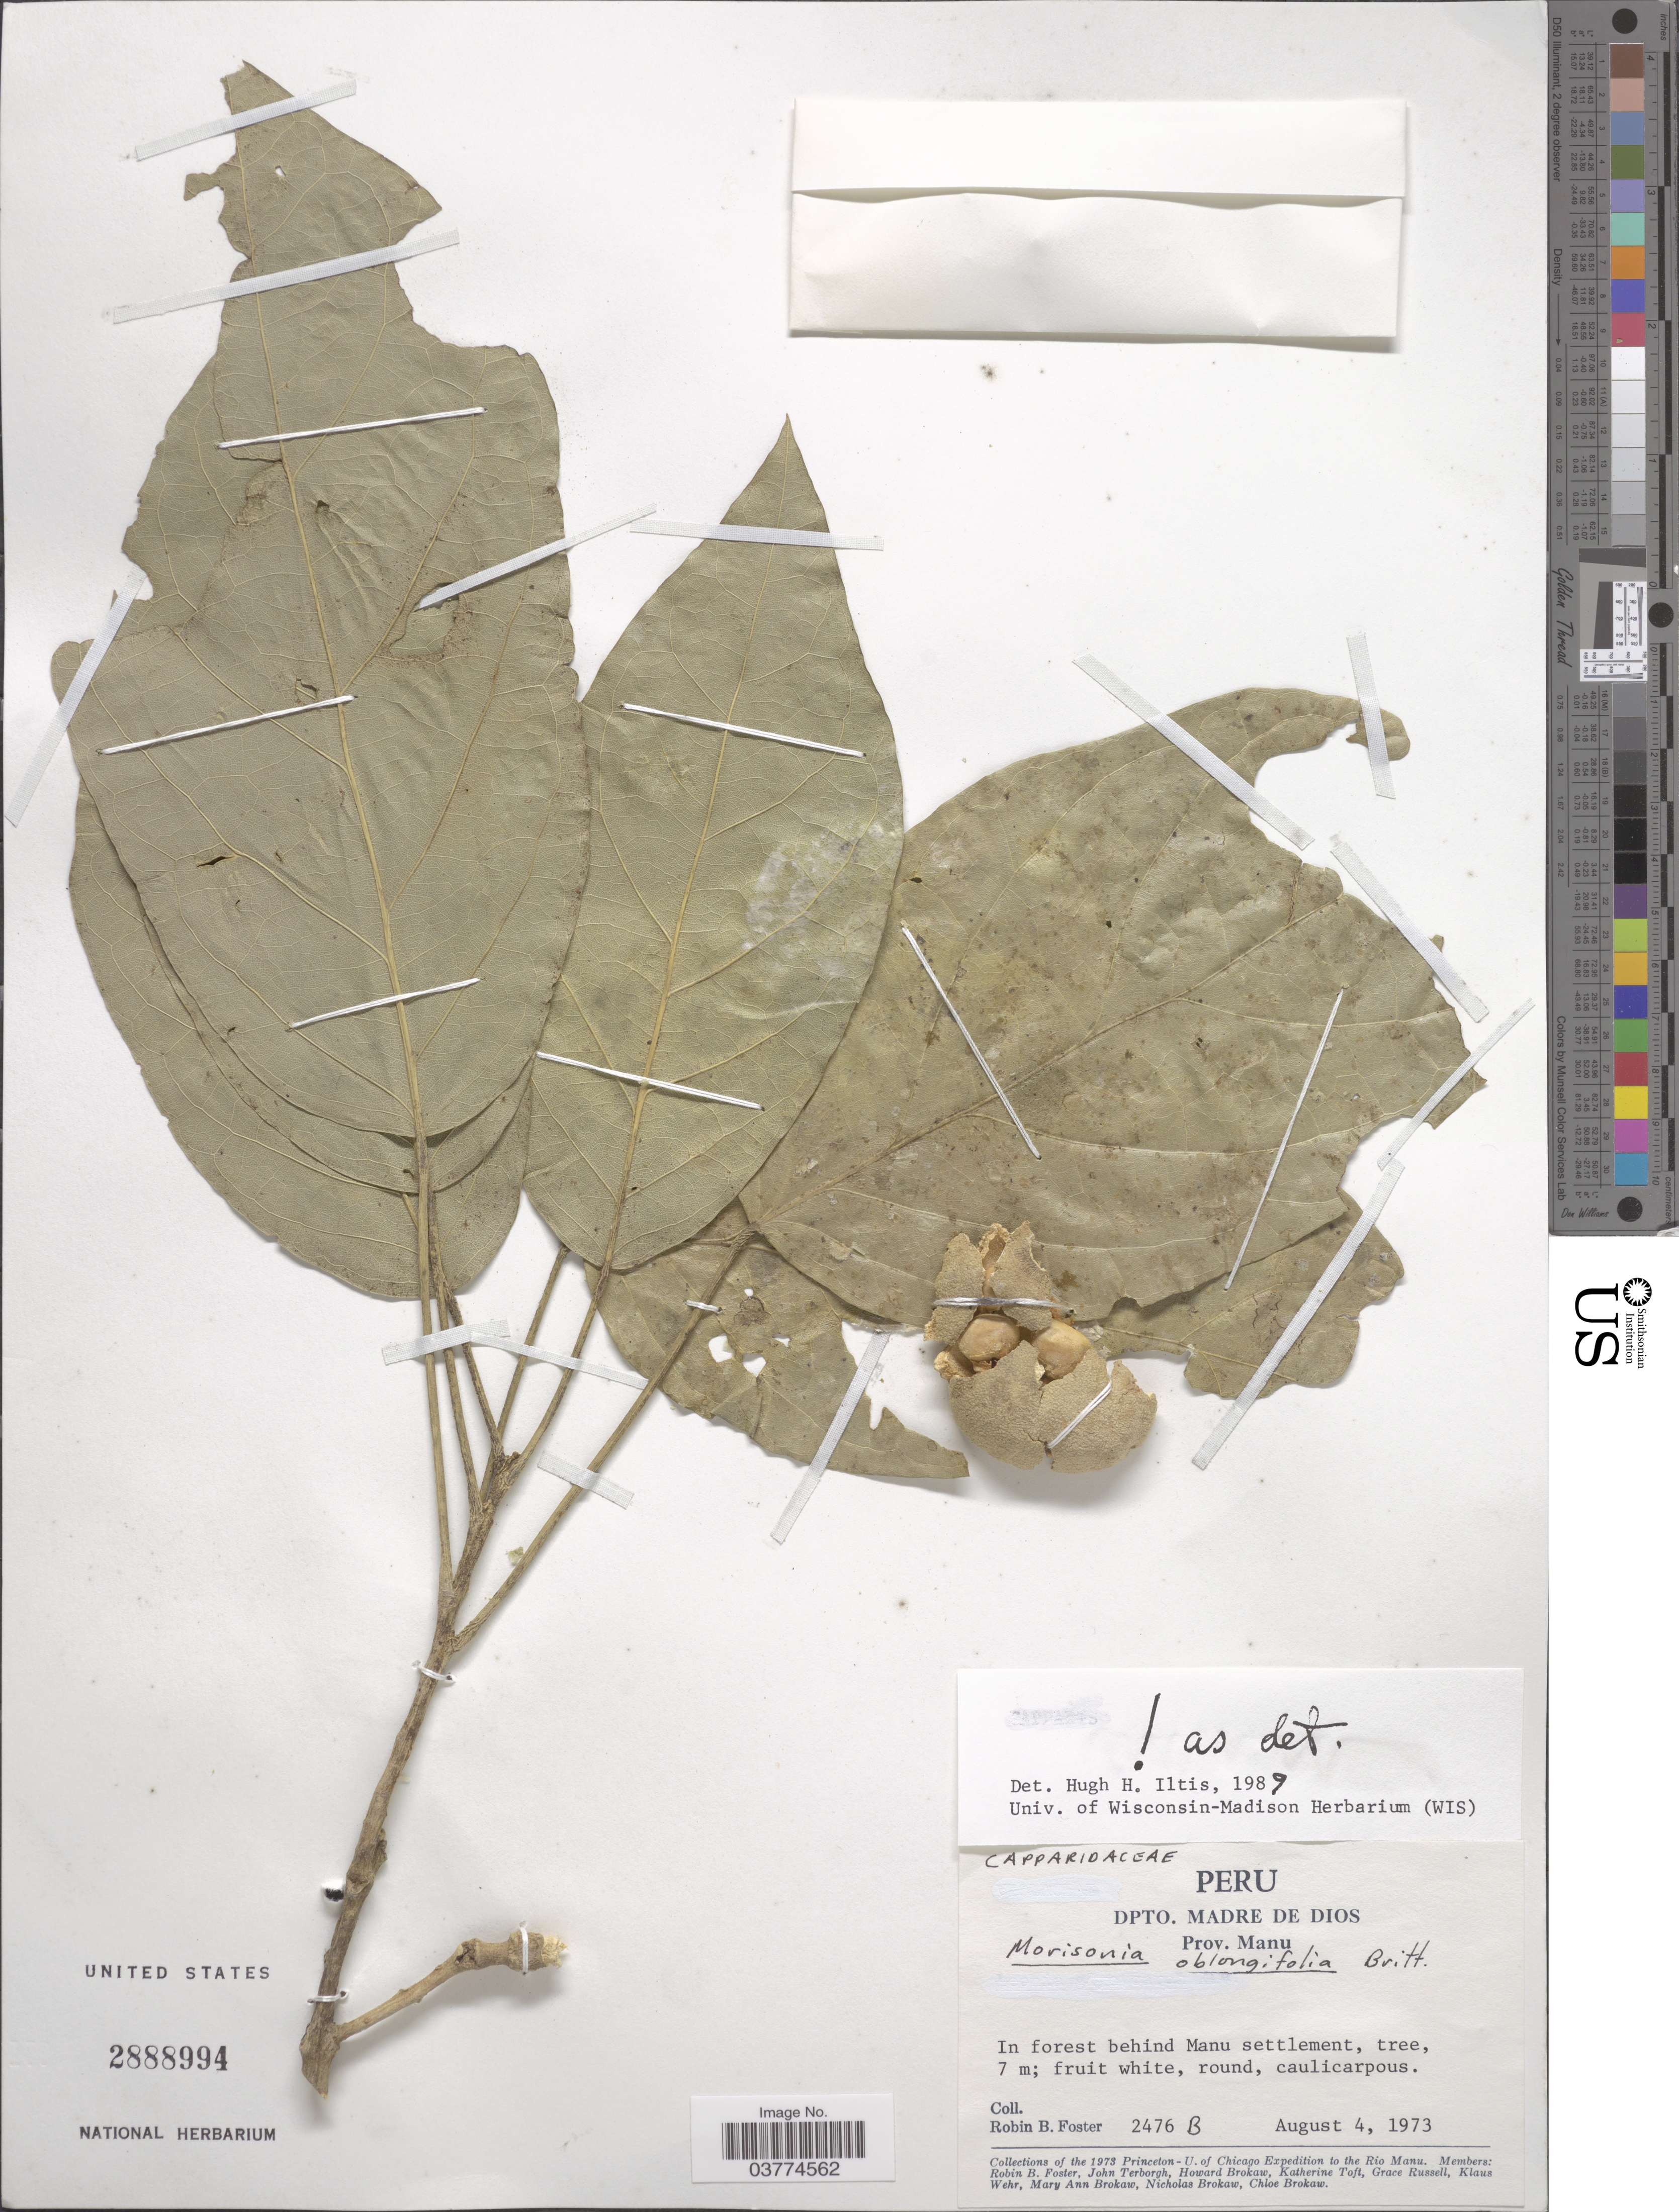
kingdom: Plantae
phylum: Tracheophyta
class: Magnoliopsida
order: Brassicales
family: Capparaceae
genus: Morisonia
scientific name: Morisonia oblongifolia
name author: Britton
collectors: R. B. Foster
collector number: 2476B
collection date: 1973-08-04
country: Peru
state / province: Madre de Dios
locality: Dpto. Madre de Dios. Prov. Manu. In forest behind Manu settlement.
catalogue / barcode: US 2888994